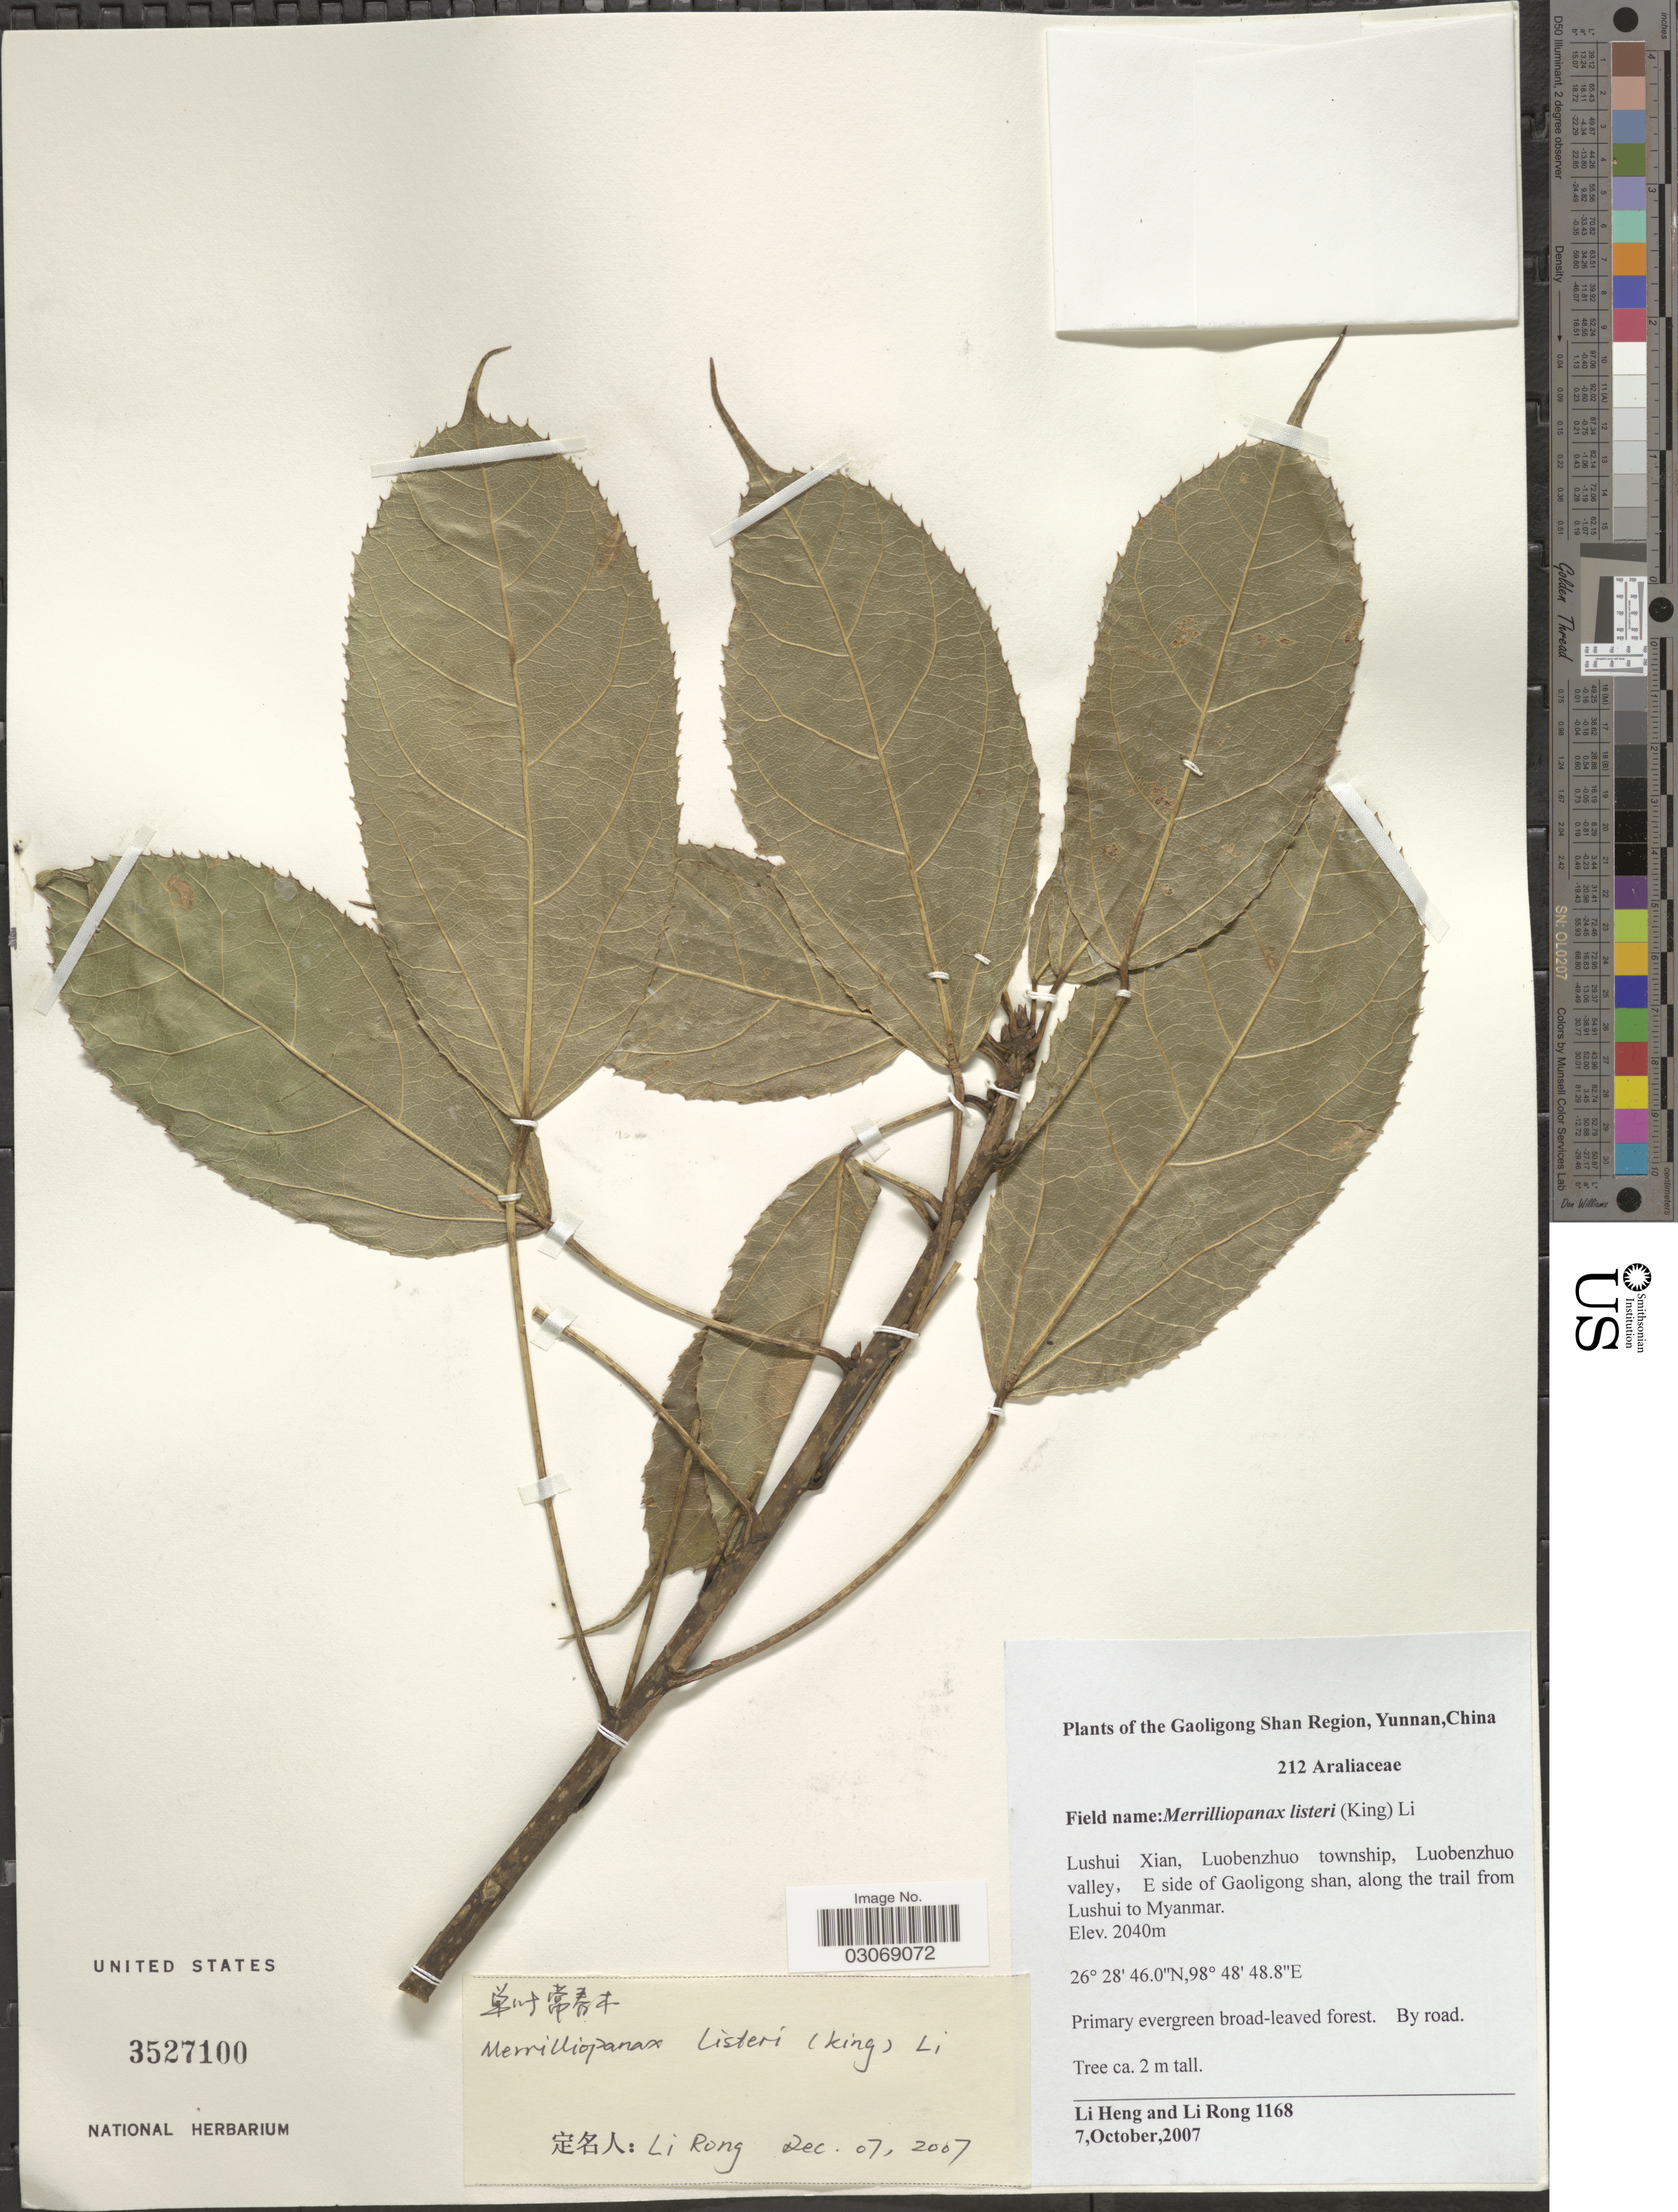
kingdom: Plantae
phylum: Tracheophyta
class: Magnoliopsida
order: Apiales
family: Araliaceae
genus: Merrilliopanax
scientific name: Merrilliopanax listeri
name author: (King) H.L. Li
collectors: H. Li & R. Li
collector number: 1168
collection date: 2007-10-07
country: China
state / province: Yunnan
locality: The Gaoligong Shan Region. Lushui Xian, Luobenzhuo township, Luobenzhuo valley, E side of Gaoligong shan, along the trail from Lushui to Myanmar.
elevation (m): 2040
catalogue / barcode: US 3527100